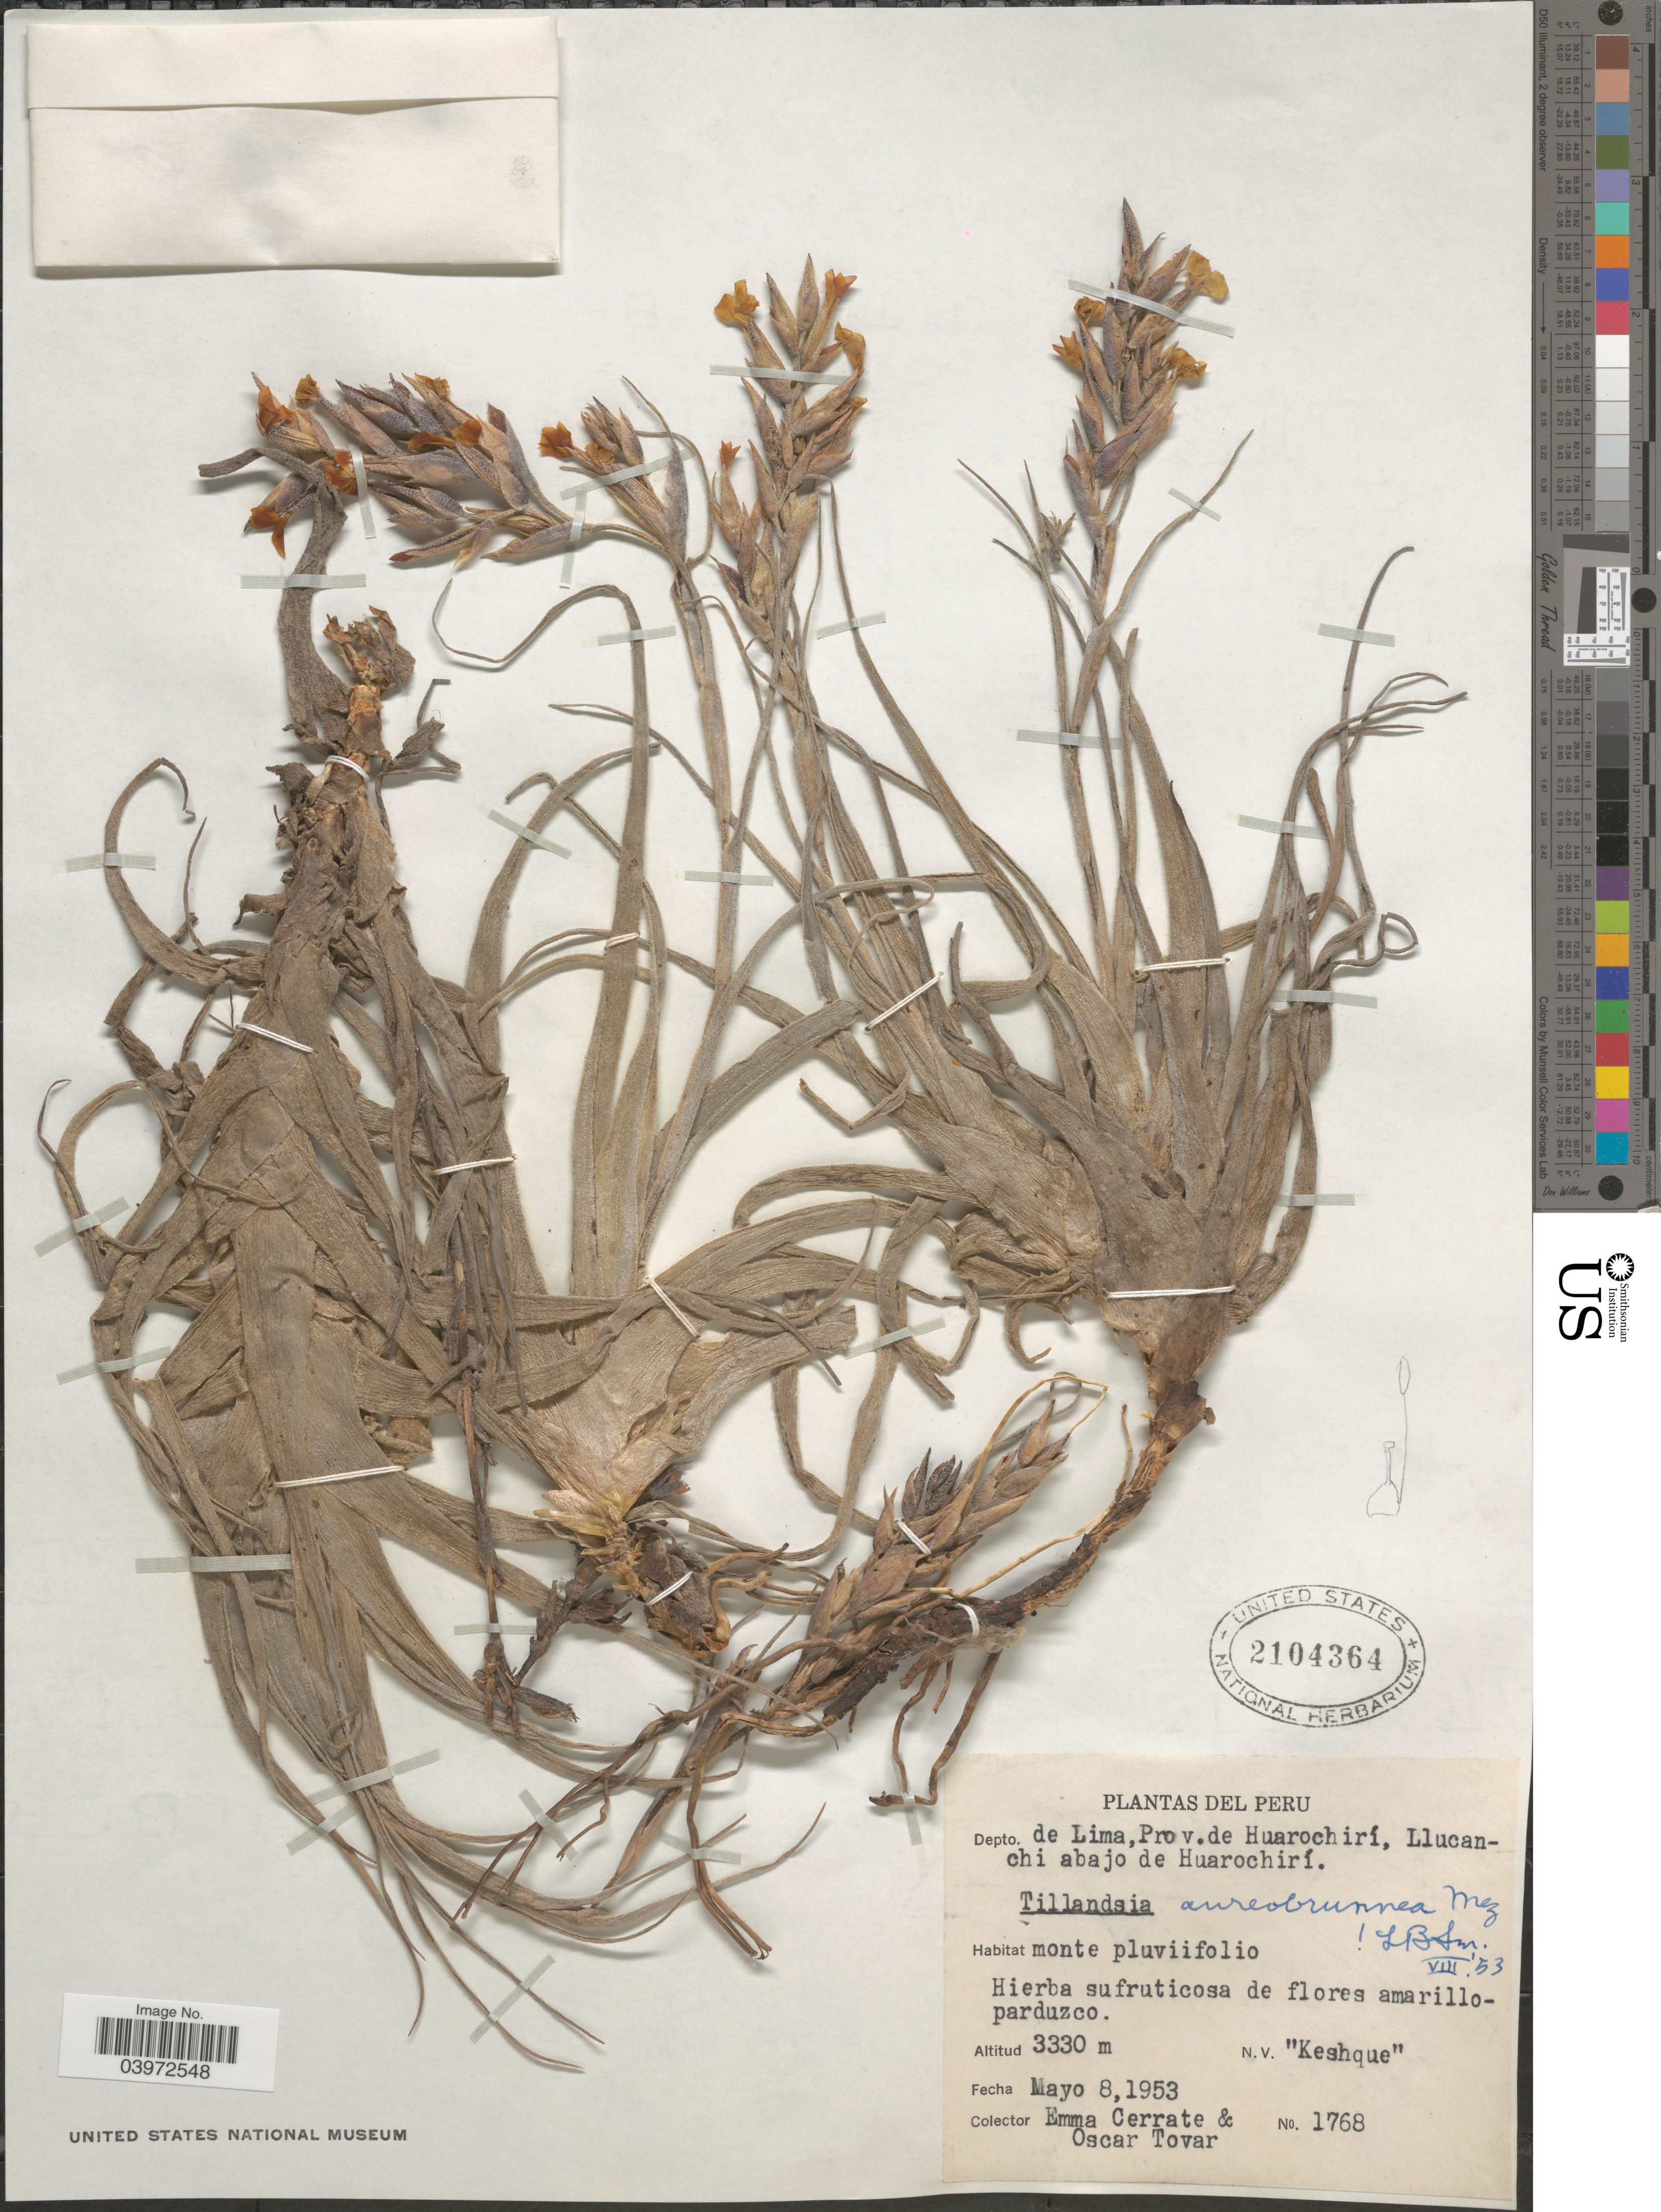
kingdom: Plantae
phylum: Tracheophyta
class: Liliopsida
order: Poales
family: Bromeliaceae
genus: Tillandsia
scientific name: Tillandsia aureobrunnea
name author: Mez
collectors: E. Cerrate & Ó. Tovar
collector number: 1768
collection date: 1953-05-08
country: Peru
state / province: Lima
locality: Depto. de Lima, Prov. de Huarochirí, Llucanchi abajo de Huarochirí.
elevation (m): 3330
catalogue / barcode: US 2104364